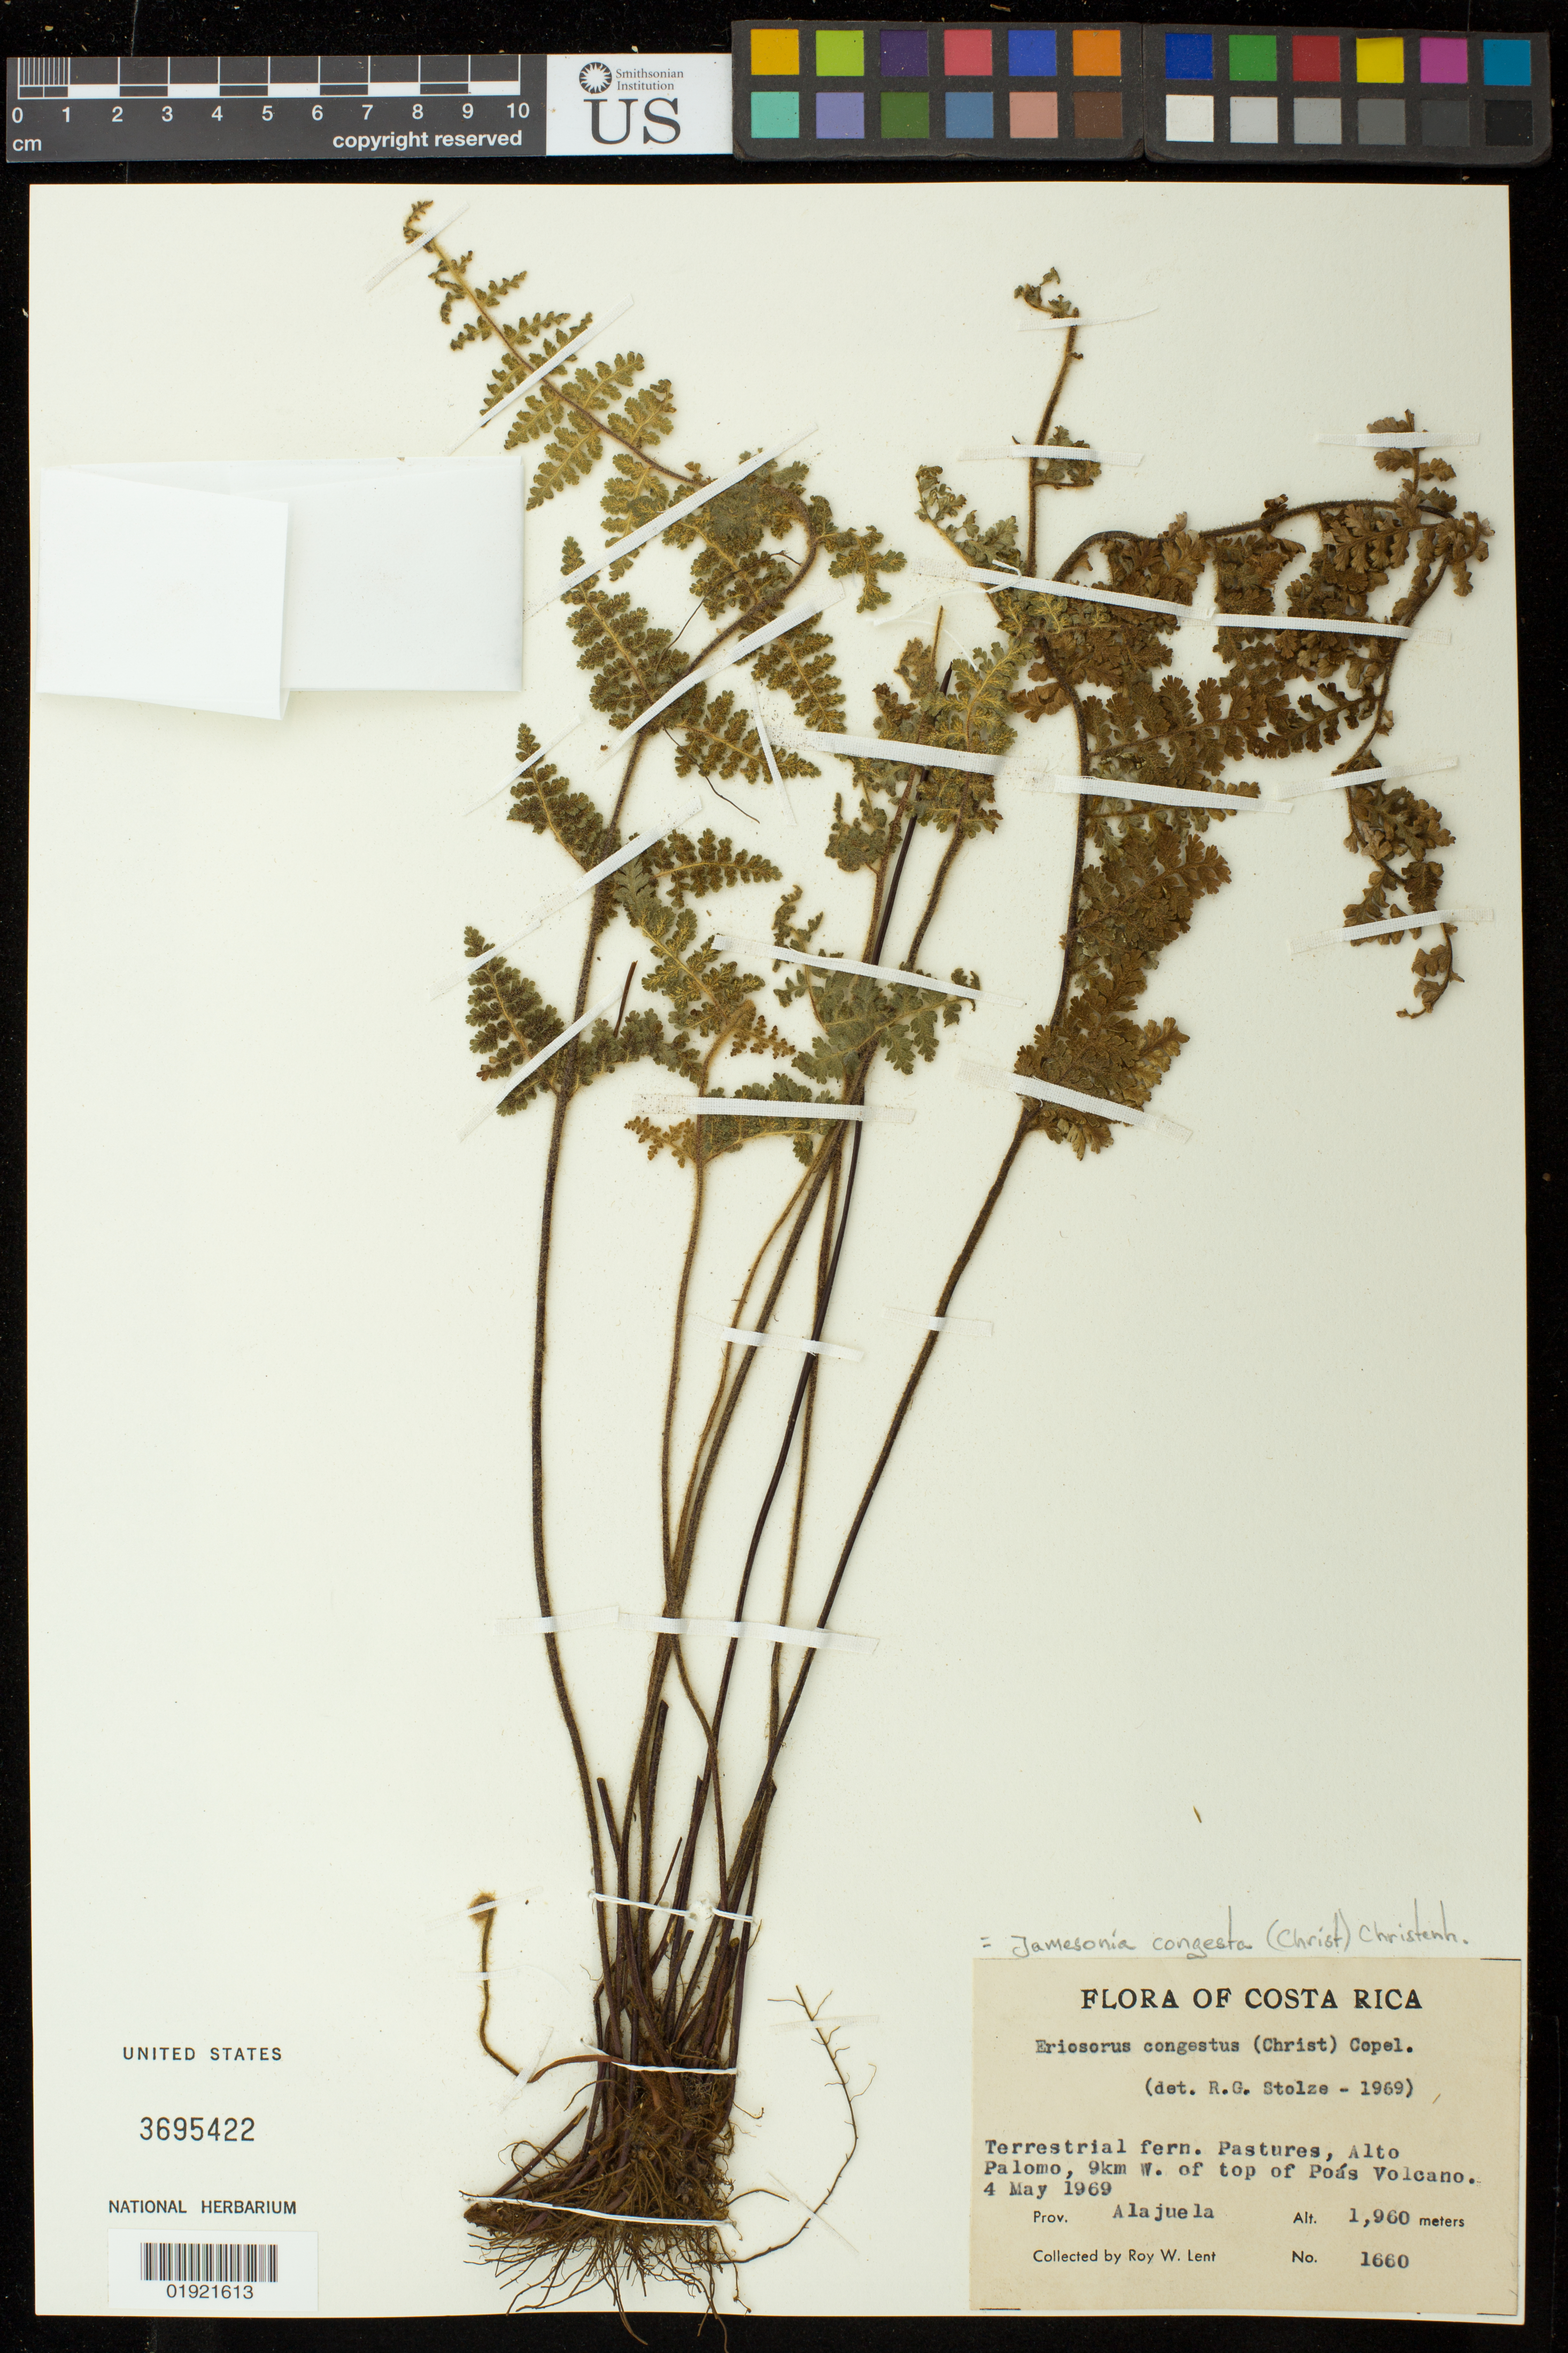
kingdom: Plantae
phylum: Tracheophyta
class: Polypodiopsida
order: Polypodiales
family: Pteridaceae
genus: Jamesonia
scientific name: Jamesonia congesta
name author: (Christ) Christenh.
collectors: R. W. Lent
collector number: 1660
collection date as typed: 4 May 1969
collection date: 1969-05-04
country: Costa Rica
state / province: Alajuela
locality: Pastures, Alto Palomo, 9km W. of top of Poas Volcano.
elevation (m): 1960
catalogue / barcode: US 3695422